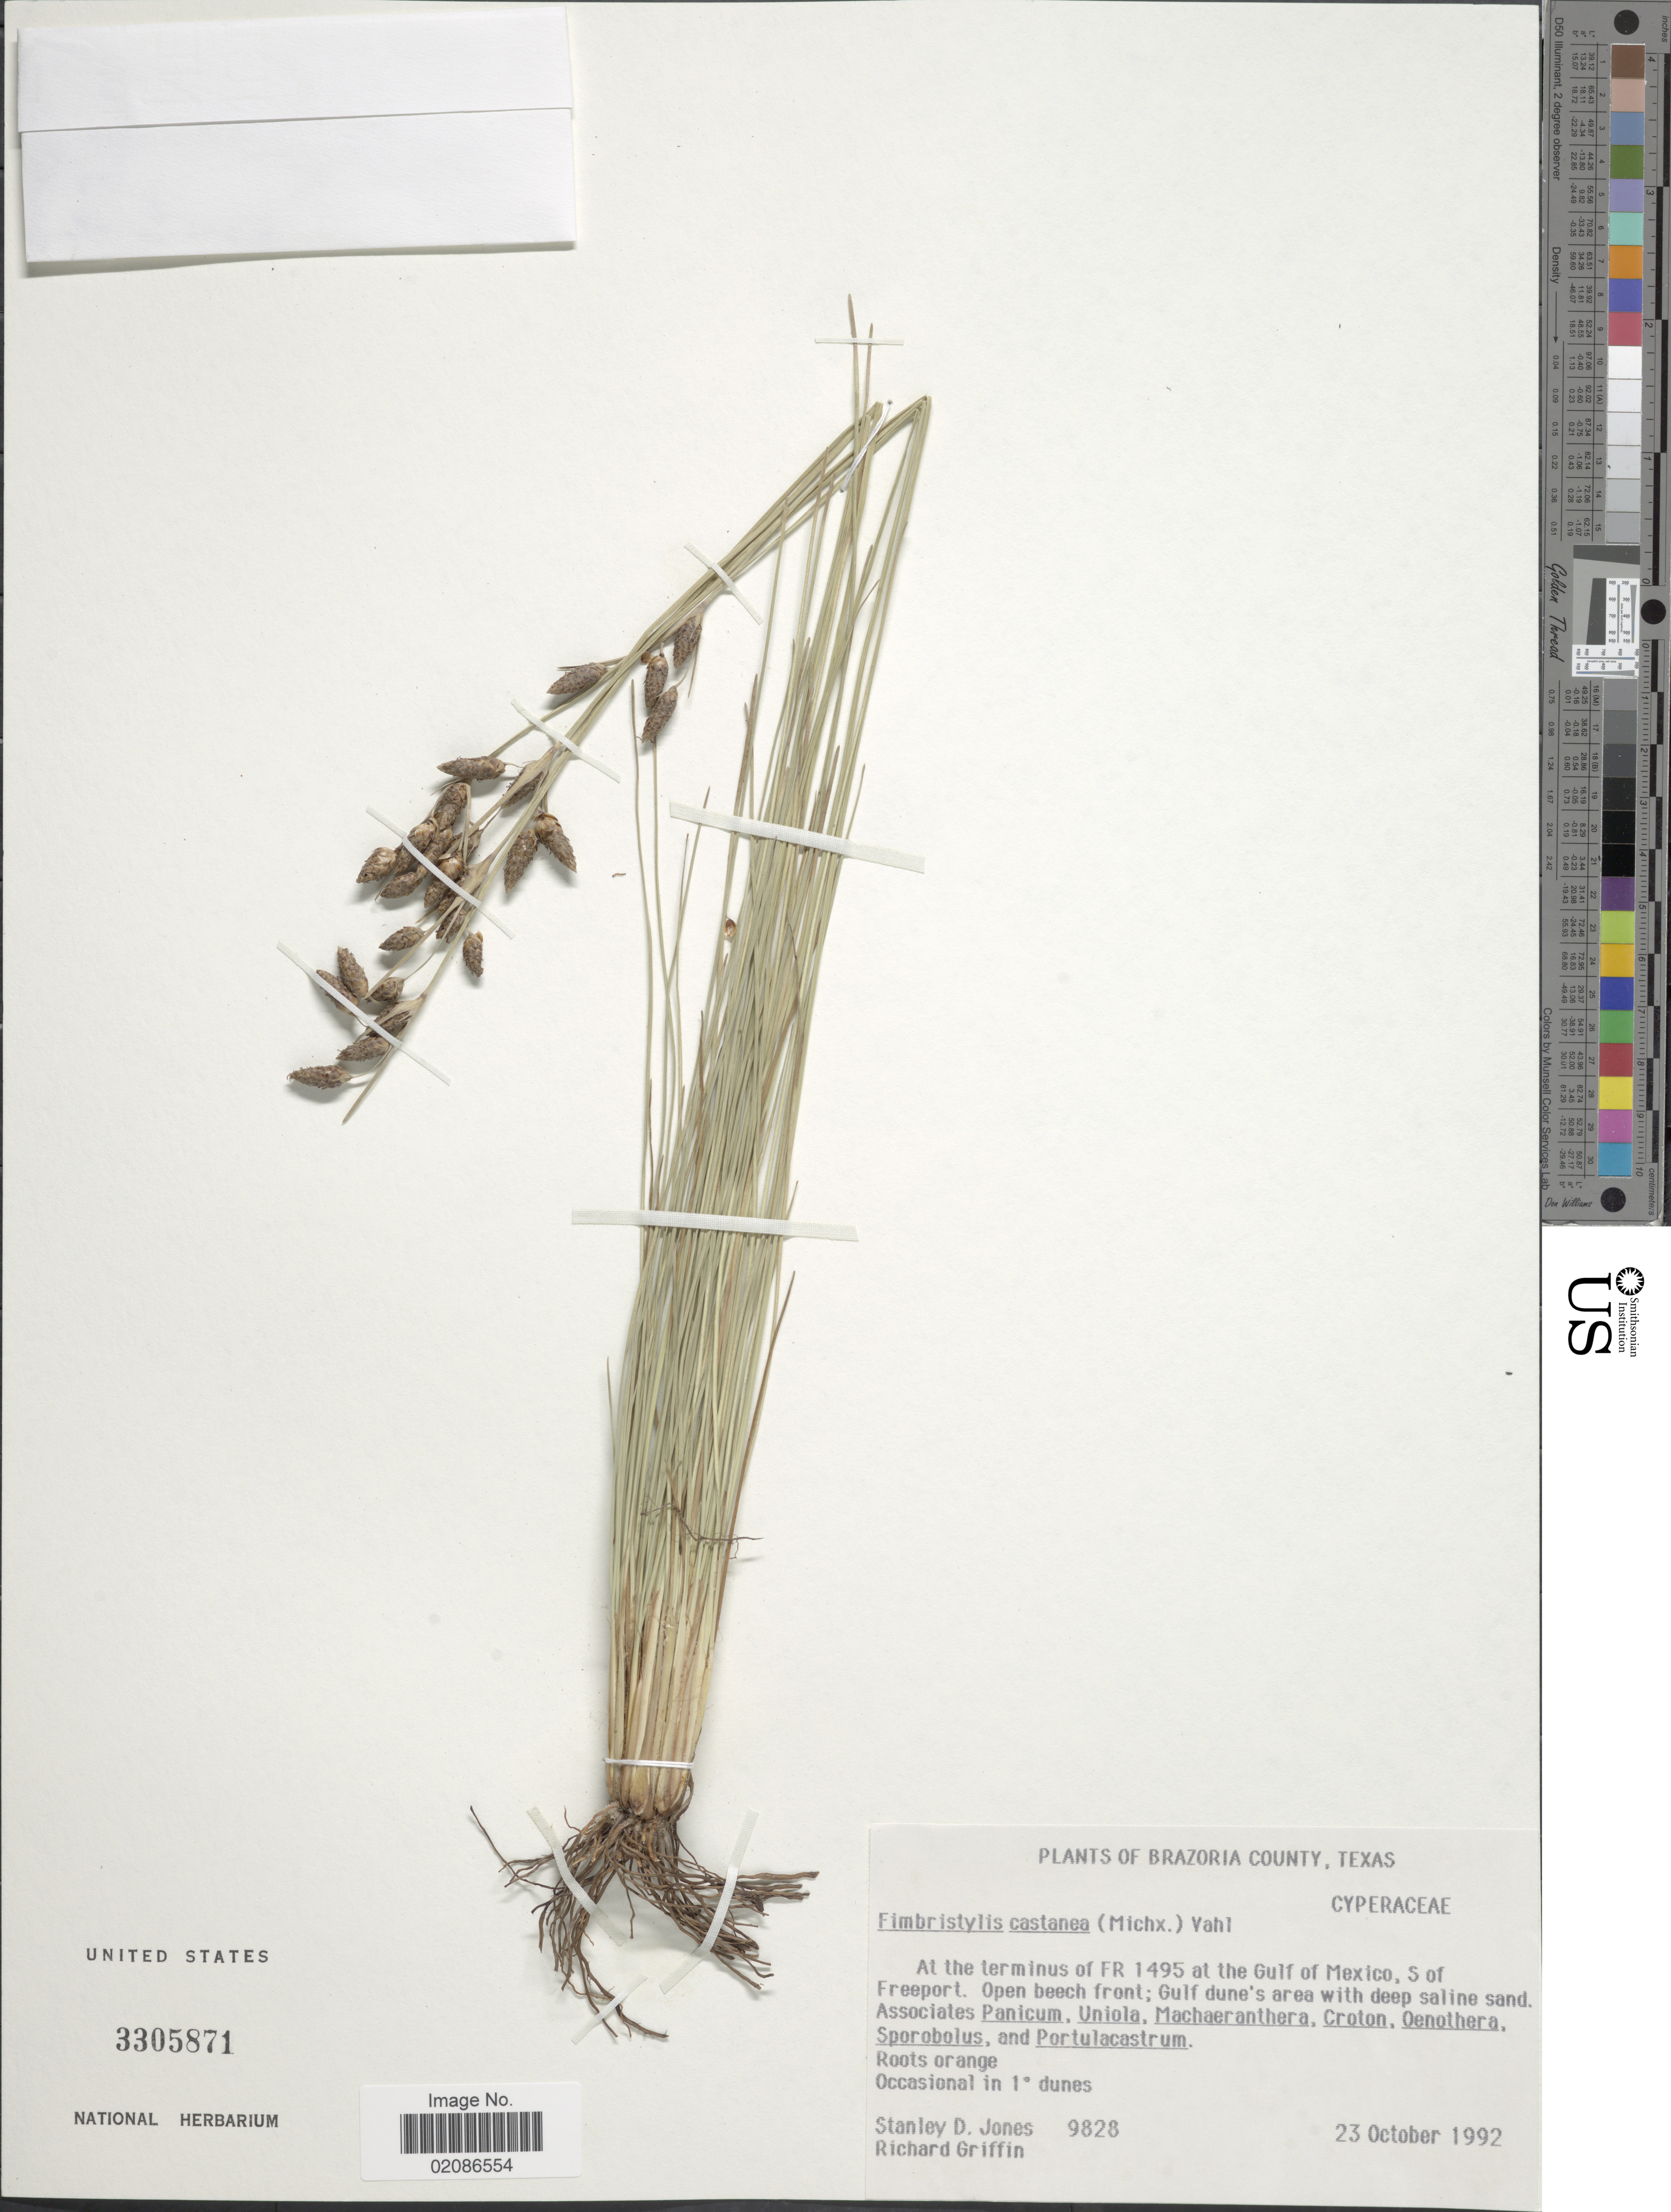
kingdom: Plantae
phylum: Tracheophyta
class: Liliopsida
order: Poales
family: Cyperaceae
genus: Fimbristylis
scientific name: Fimbristylis castanea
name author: (Michx.) Vahl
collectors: S. D. Jones & R. Griffin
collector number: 9828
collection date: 1992-10-23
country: United States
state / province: Texas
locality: Brazoria County, At the terminus of FR 1495 at the Gulf of Mexico, S of Freeport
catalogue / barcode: US 3305871